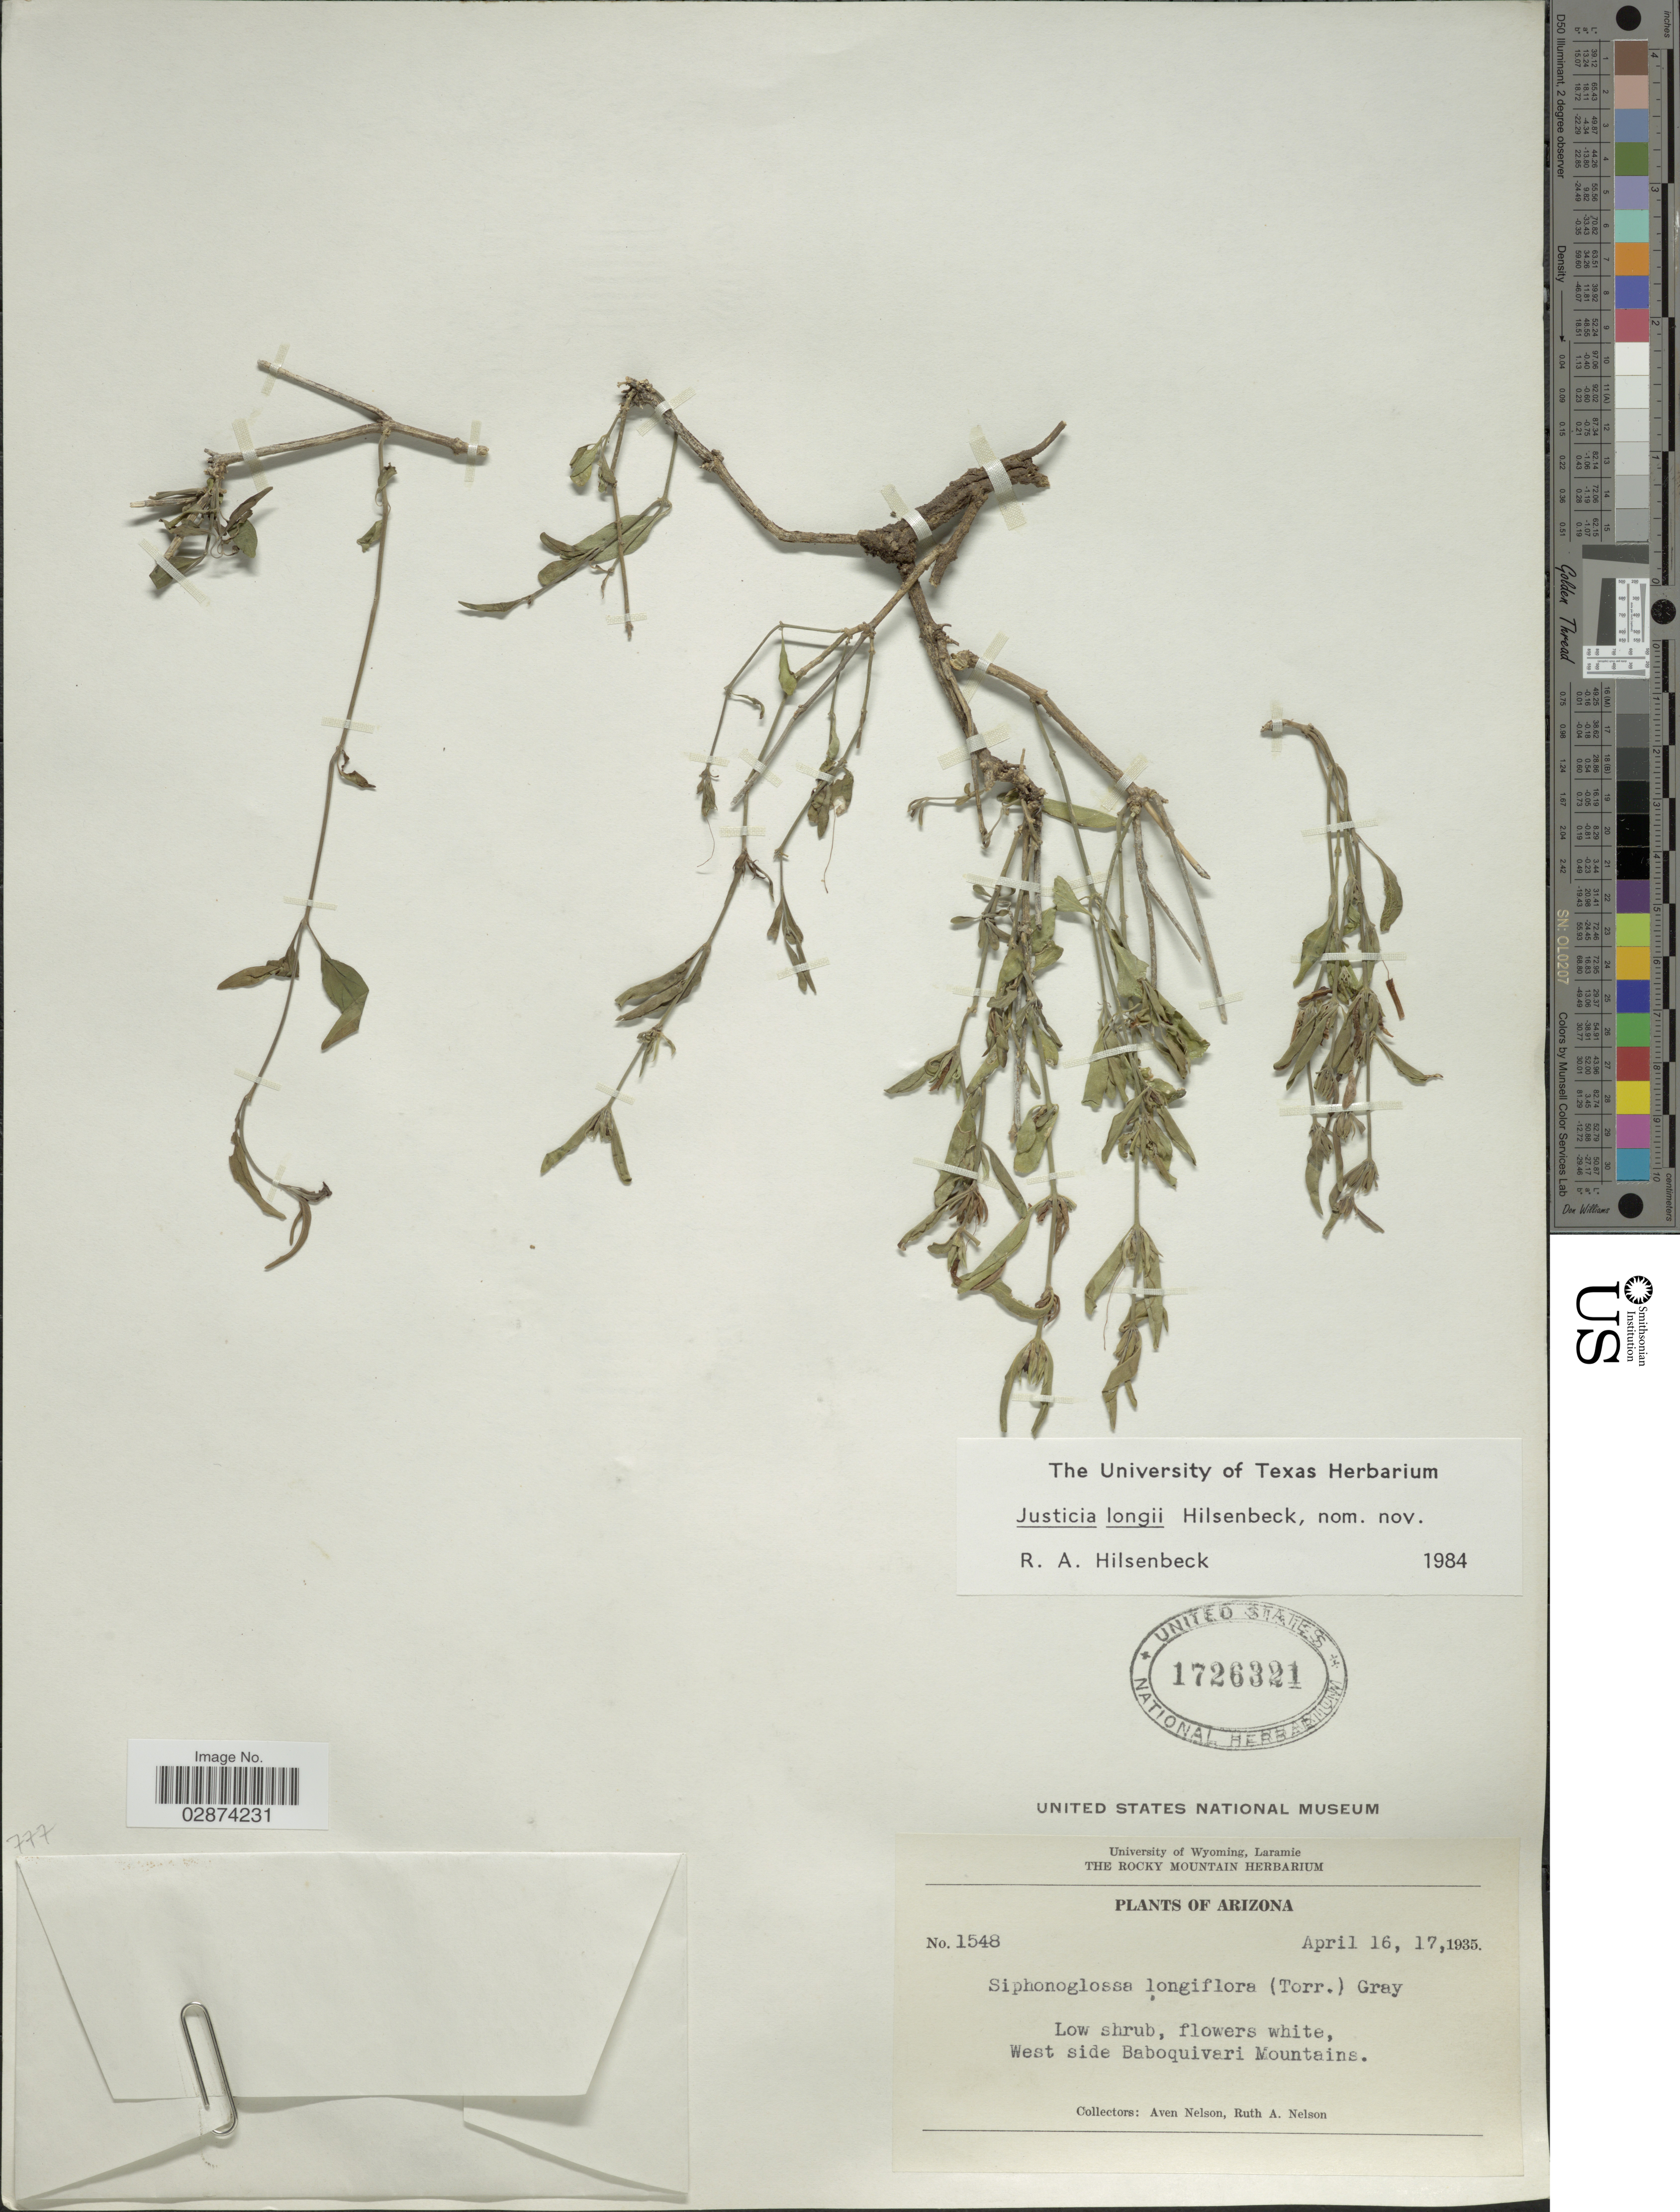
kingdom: Plantae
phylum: Tracheophyta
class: Magnoliopsida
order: Lamiales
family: Acanthaceae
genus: Justicia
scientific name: Justicia longii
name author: Hilsenb.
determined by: Fisher, Amanda, (LOB), California State University, Long Beach (UNITED STATES)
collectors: A. Nelson & R. A. Nelson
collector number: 1548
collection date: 1935-04-16/1935-04-17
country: United States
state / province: Arizona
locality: West side Baboquivari Mountains.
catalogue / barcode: US 1726321